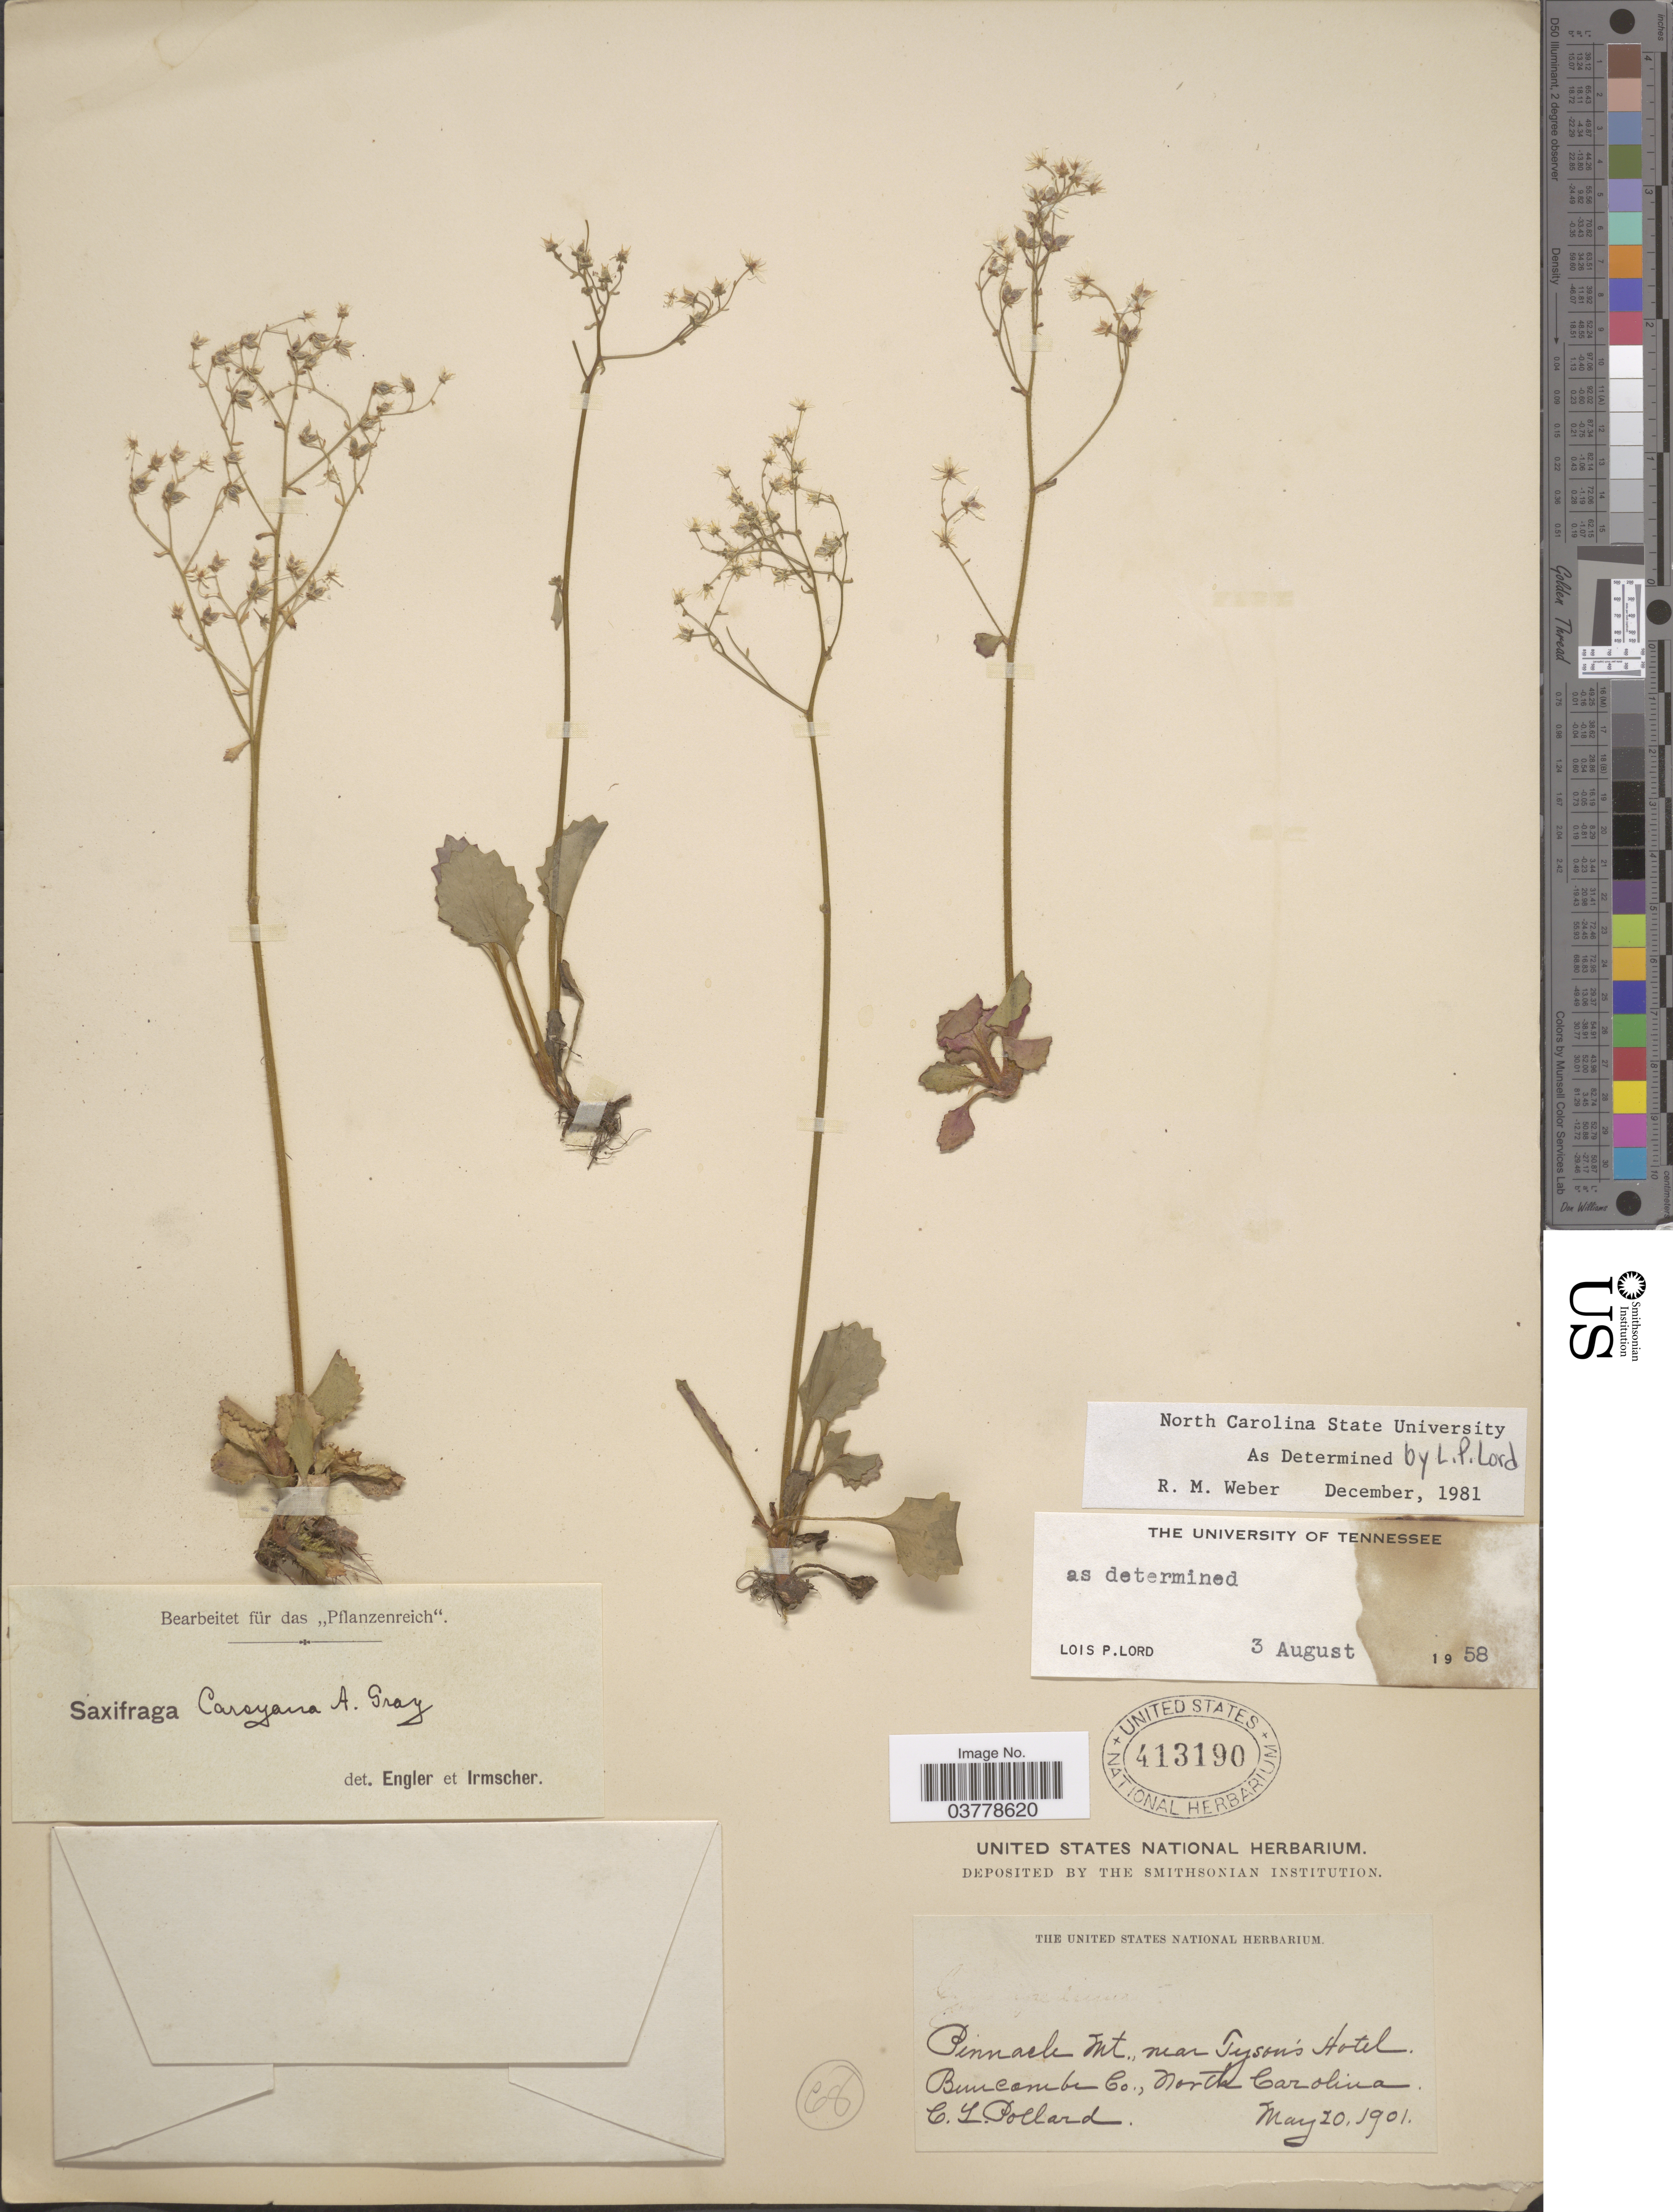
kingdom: Plantae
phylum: Tracheophyta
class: Magnoliopsida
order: Saxifragales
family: Saxifragaceae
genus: Saxifraga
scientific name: Saxifraga careyana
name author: A. Gray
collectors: C. L. Pollard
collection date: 1901-05-20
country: United States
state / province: North Carolina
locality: Pinnacle Mt., near Tyson's Hotel. Buncombe Co.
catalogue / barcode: US 413190